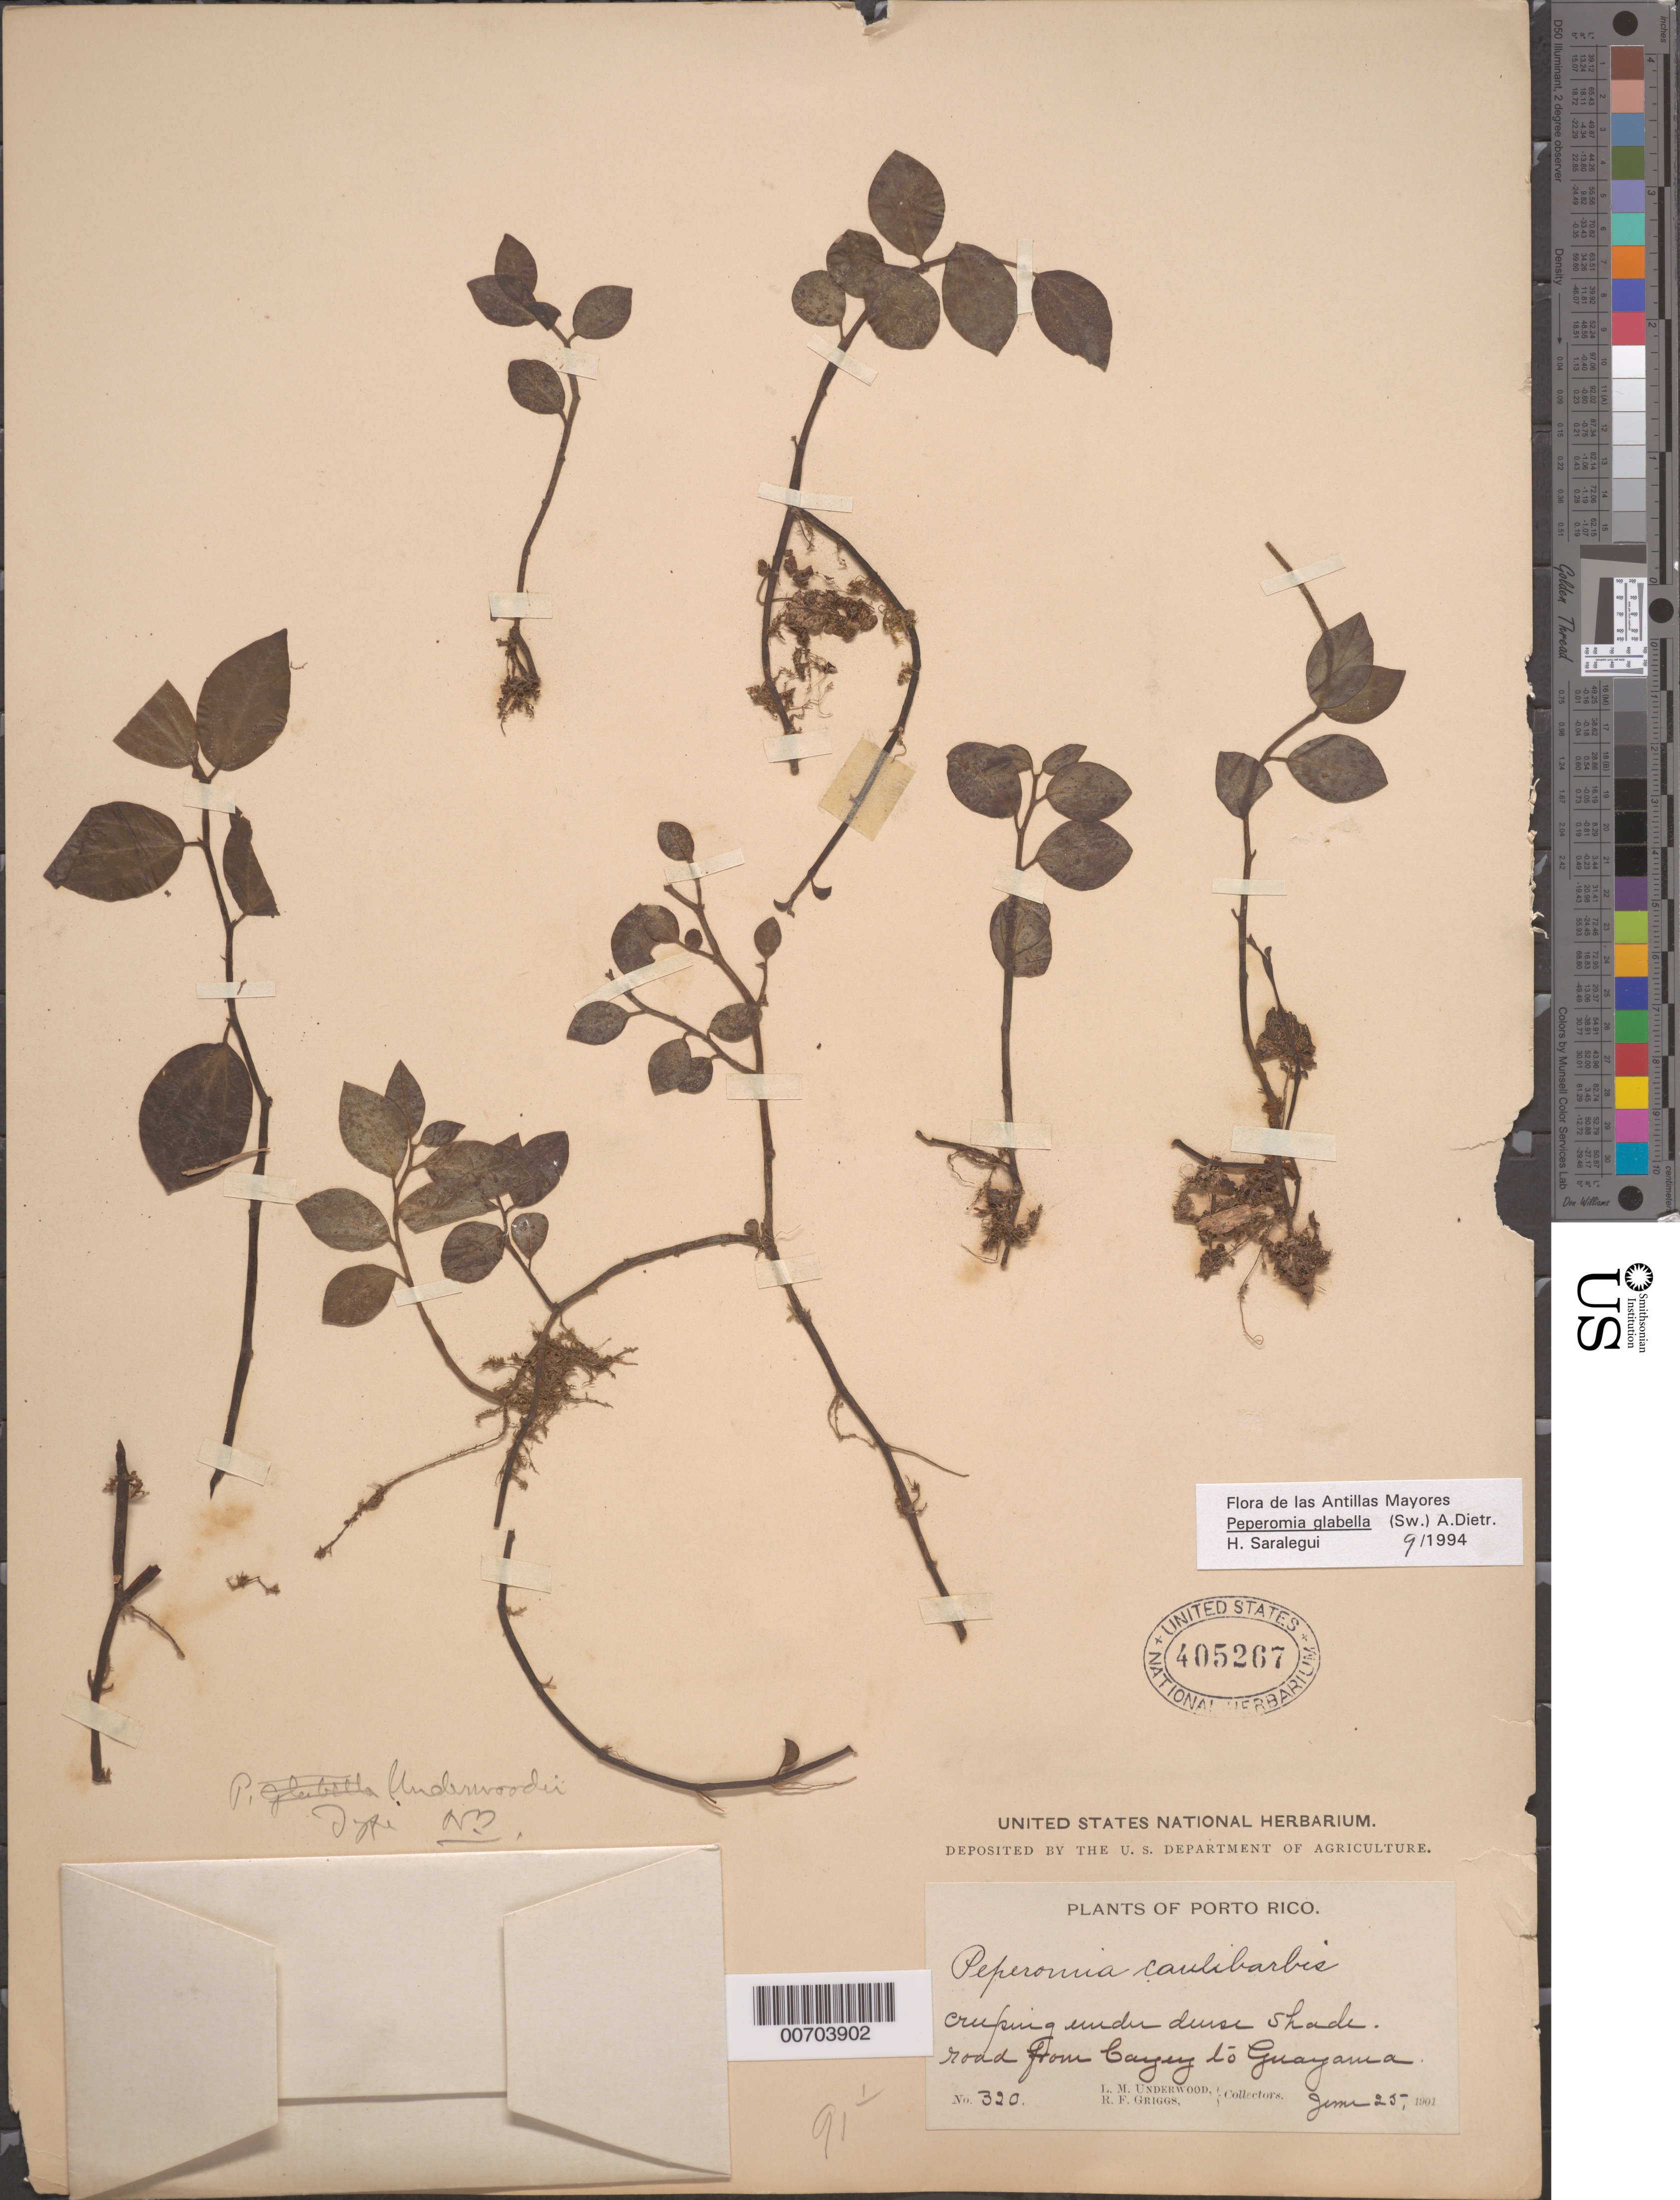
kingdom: Plantae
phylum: Tracheophyta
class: Magnoliopsida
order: Piperales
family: Piperaceae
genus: Peperomia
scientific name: Peperomia glabella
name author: (Sw.) A. Dietr.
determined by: Saralegui Boza, H.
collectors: L. M. Underwood & R. F. Griggs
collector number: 320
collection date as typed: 25 Jun 1901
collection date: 1901-06-25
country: Puerto Rico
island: Greater Antilles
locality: Road from Cayey to Guayama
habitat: Creeping under dense shade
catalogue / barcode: US 405267